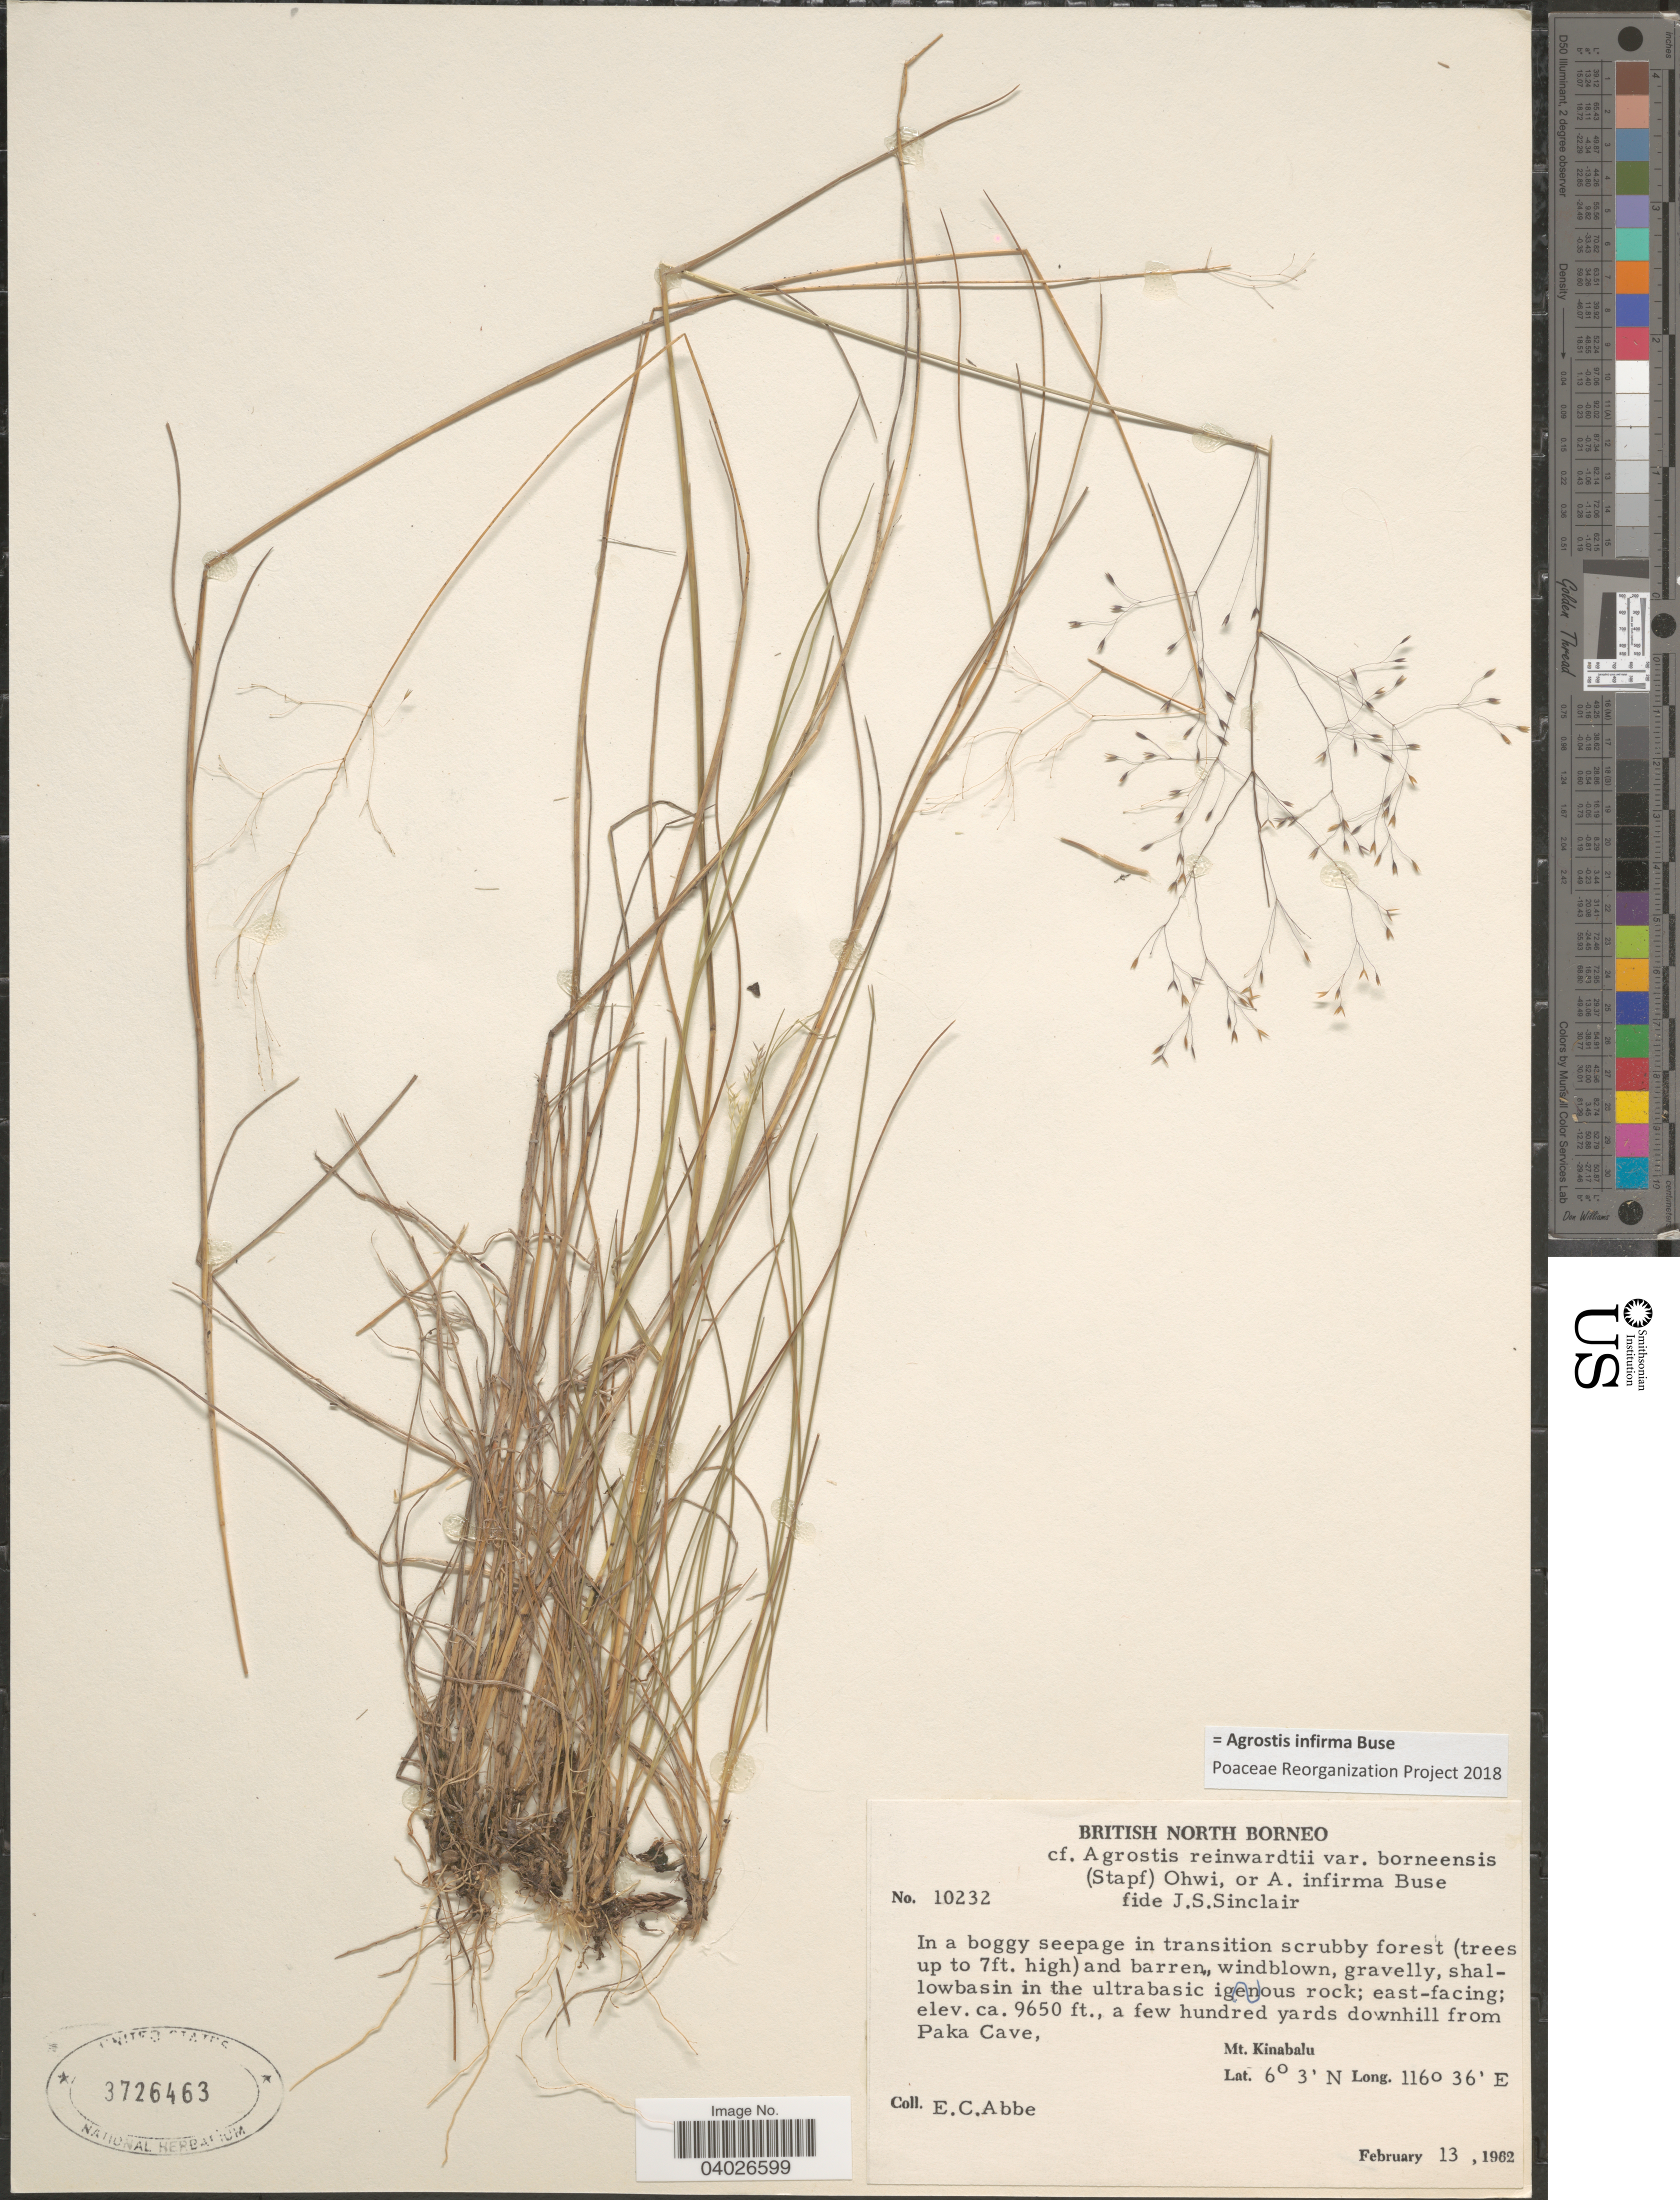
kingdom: Plantae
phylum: Tracheophyta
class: Liliopsida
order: Poales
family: Poaceae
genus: Agrostis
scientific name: Agrostis infirma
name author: Büse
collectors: E. C. Abbe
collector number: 10232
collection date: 1962-02-13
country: Malaysia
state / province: Sabah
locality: British North Borneo. In a boggy seepage in transition scrubby forest and barren, east-facing; a few hundred yards downhill from Paka Cave, Mt. Kinabalu.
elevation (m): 2941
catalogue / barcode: US 3726463